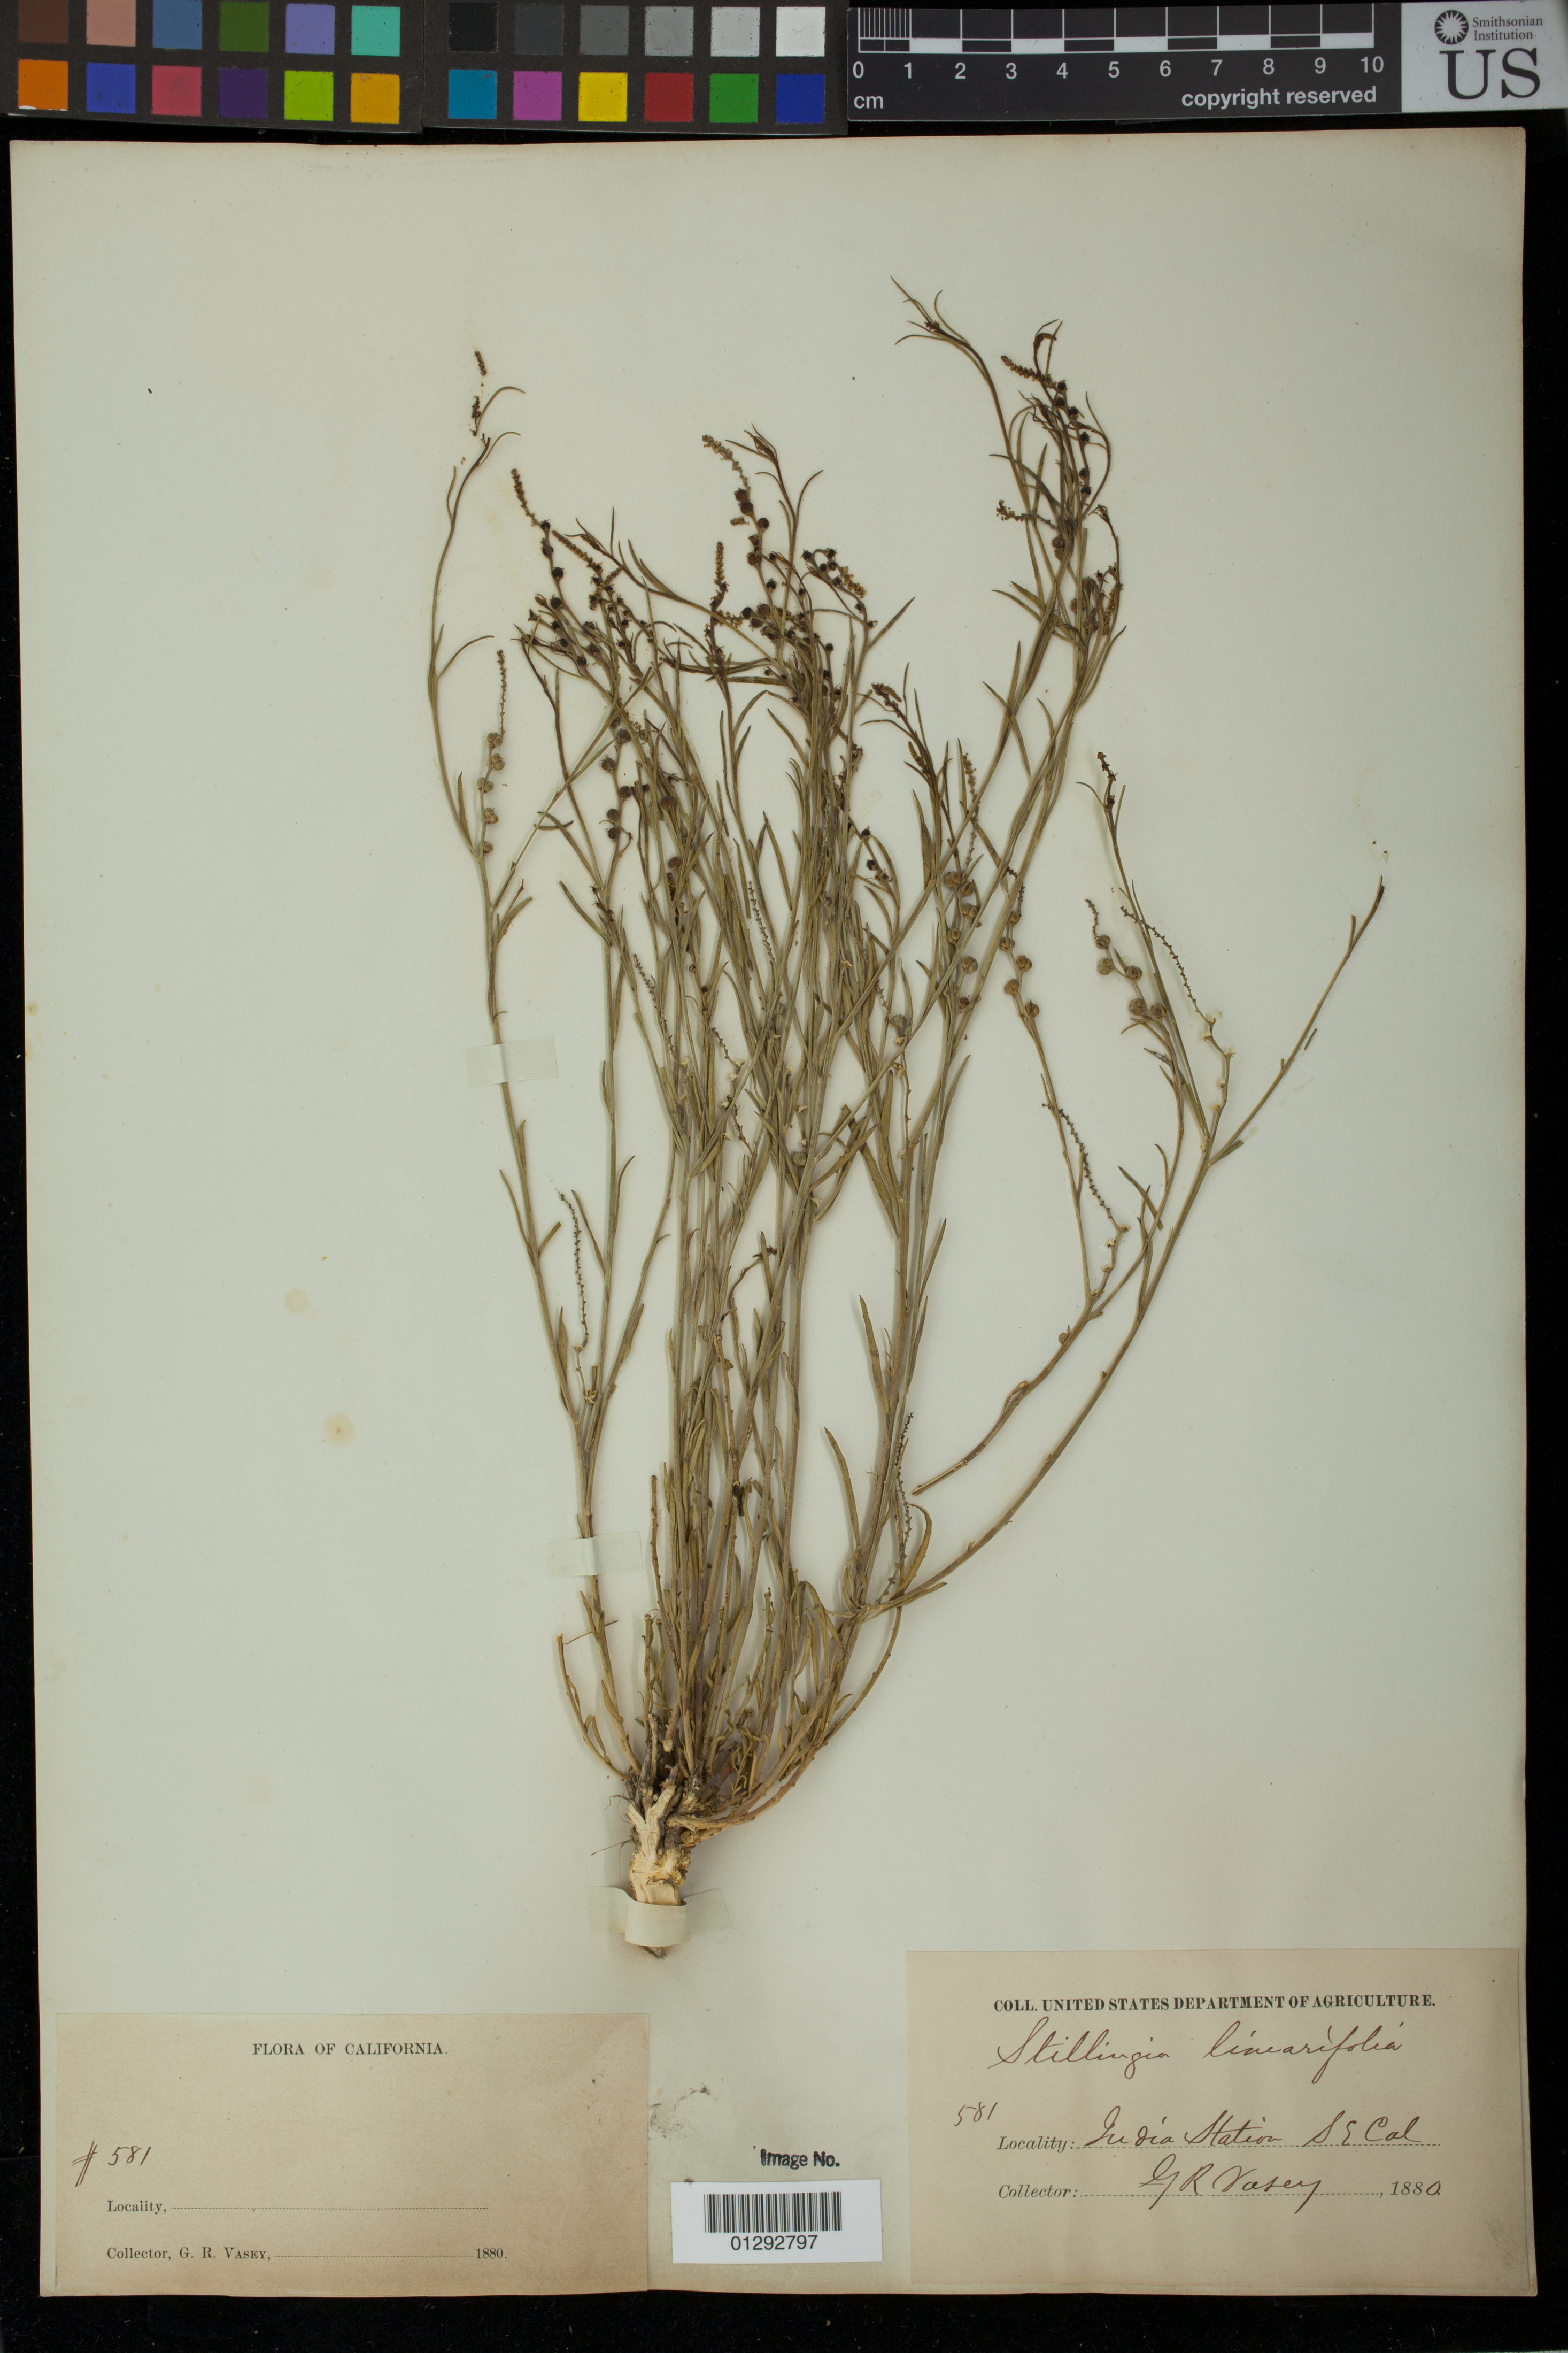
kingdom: Plantae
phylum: Tracheophyta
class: Magnoliopsida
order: Malpighiales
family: Euphorbiaceae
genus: Stillingia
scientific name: Stillingia linearifolia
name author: S. Watson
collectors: G. R. Vasey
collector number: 581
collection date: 1880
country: United States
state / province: California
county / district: Riverside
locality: Indio Station. SE California.